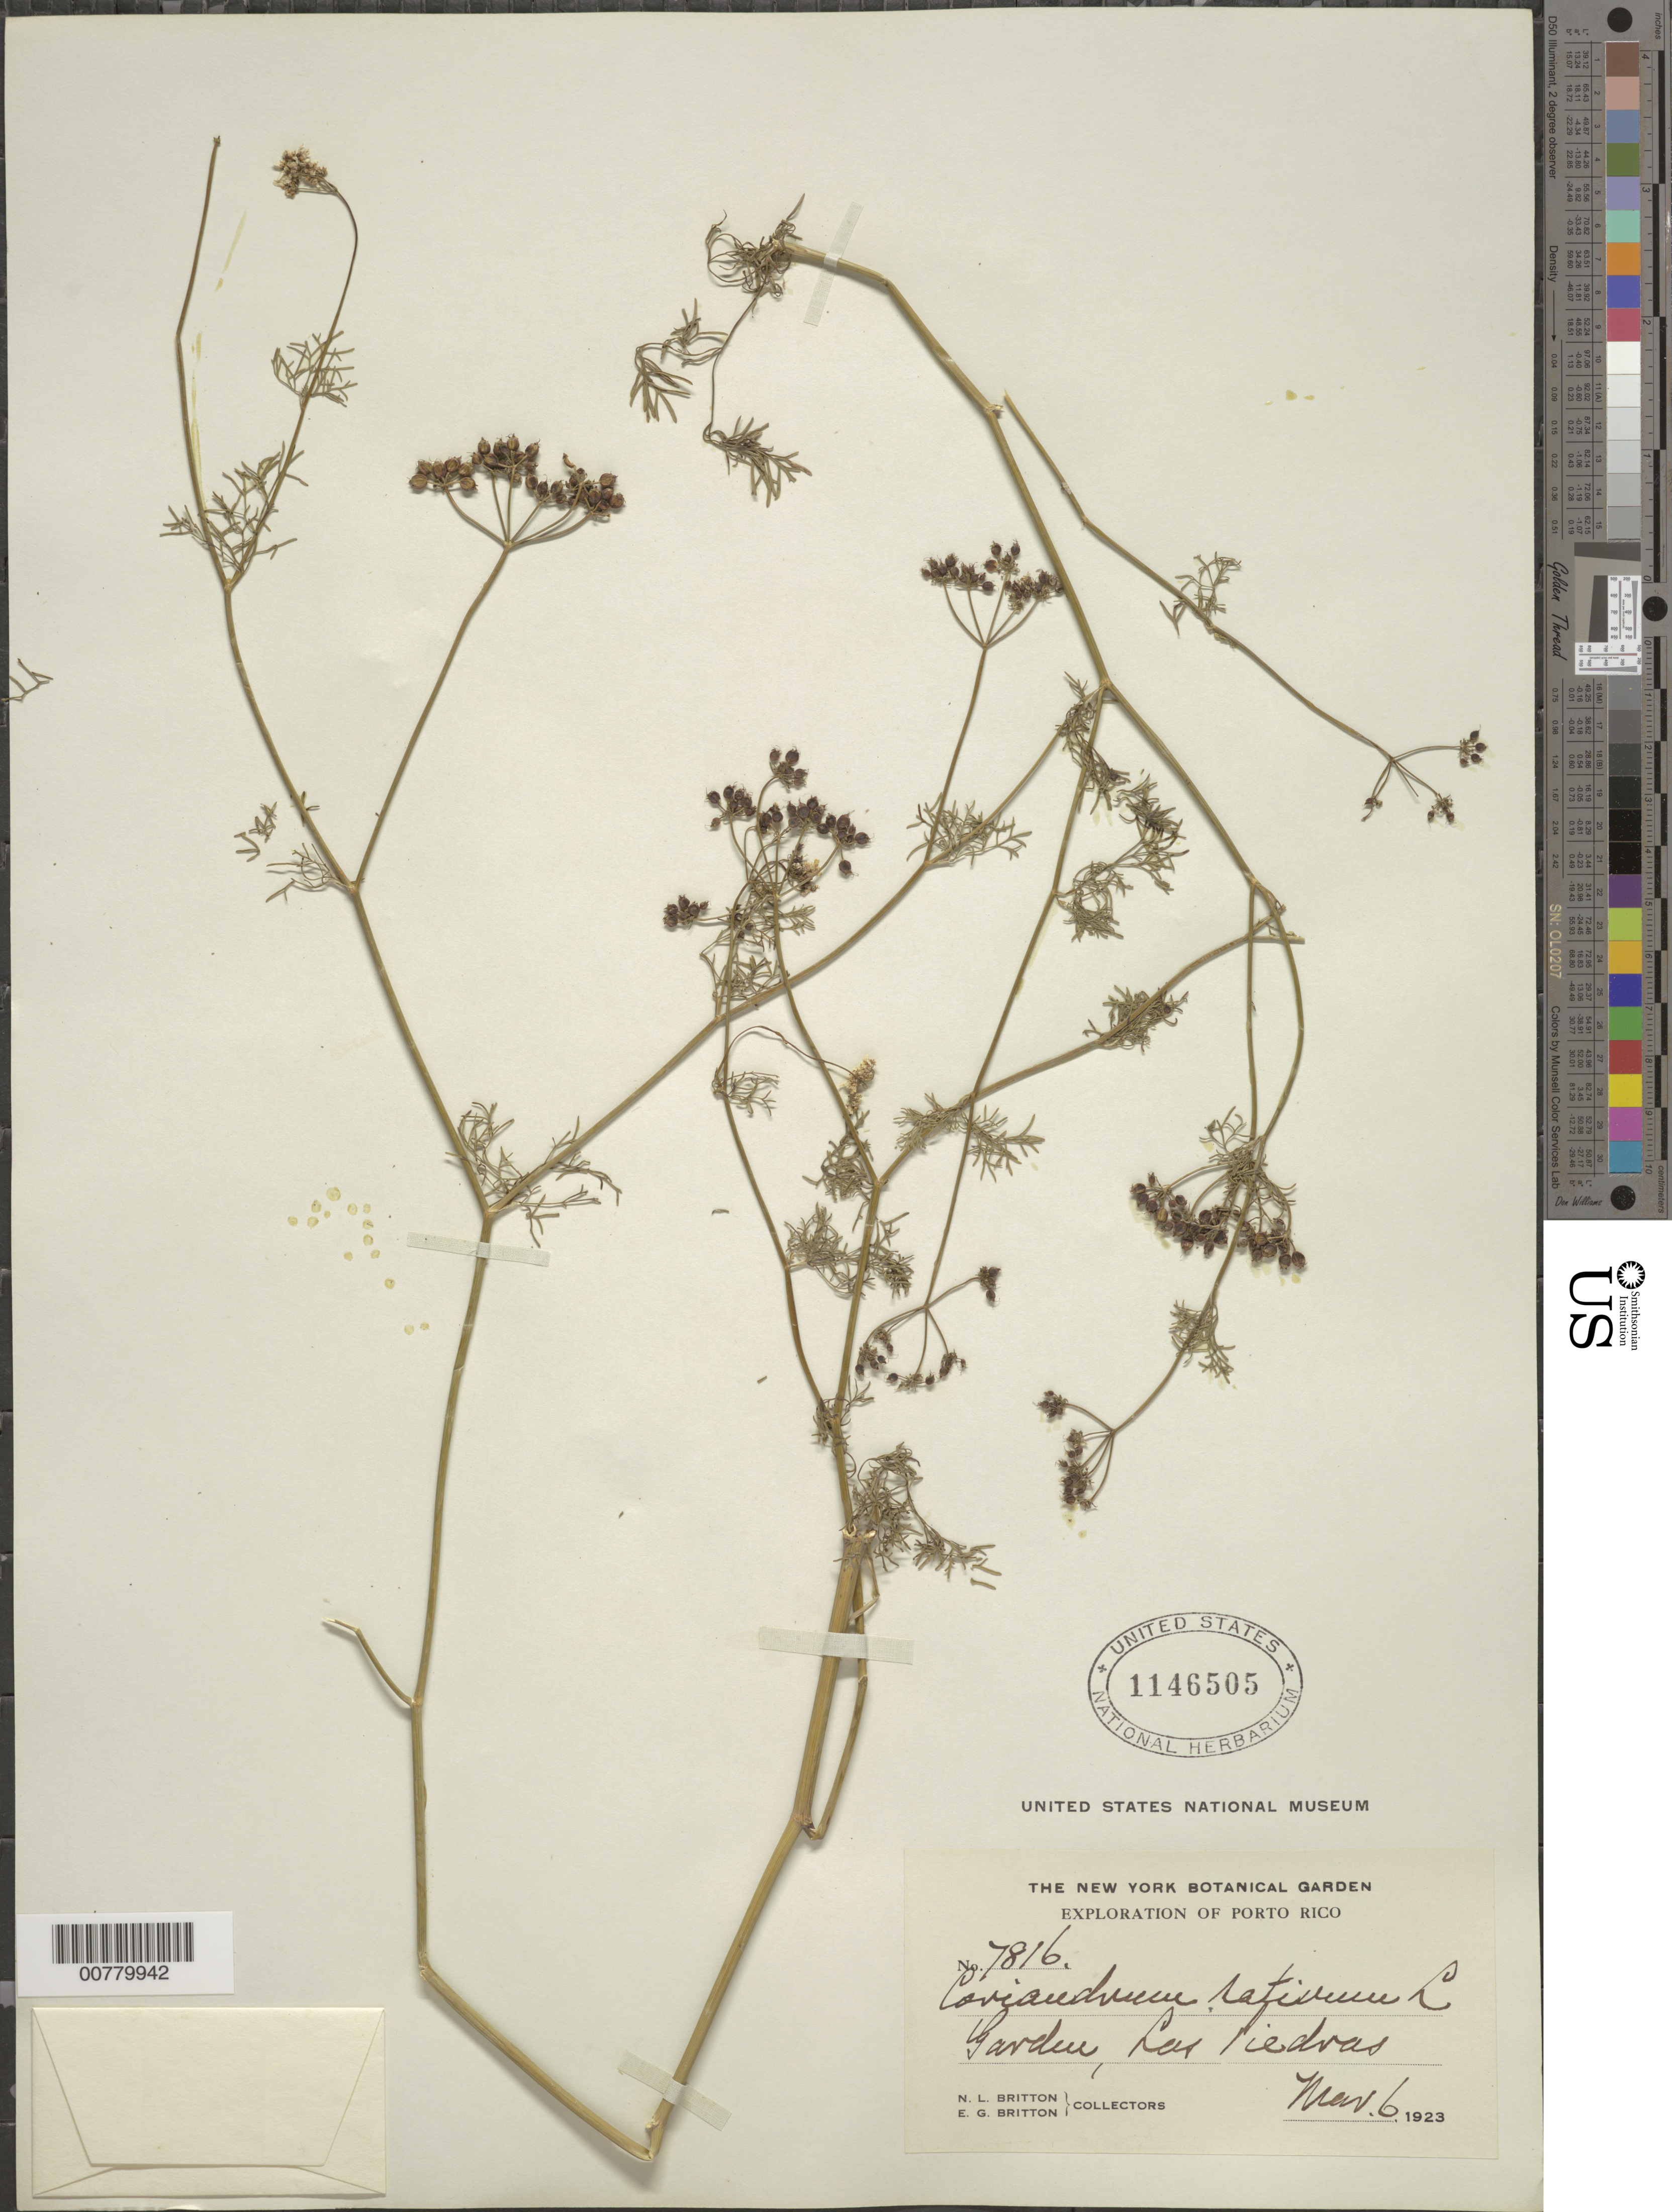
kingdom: Plantae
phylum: Tracheophyta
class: Magnoliopsida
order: Apiales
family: Apiaceae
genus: Coriandrum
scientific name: Coriandrum sativum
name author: L.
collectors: N. Britton & E. G. Britton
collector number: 7816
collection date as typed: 06 Nov 1923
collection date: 1923-11-06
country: Puerto Rico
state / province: Las Piedras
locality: Las Piedras.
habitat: Garden.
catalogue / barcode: US 1146505